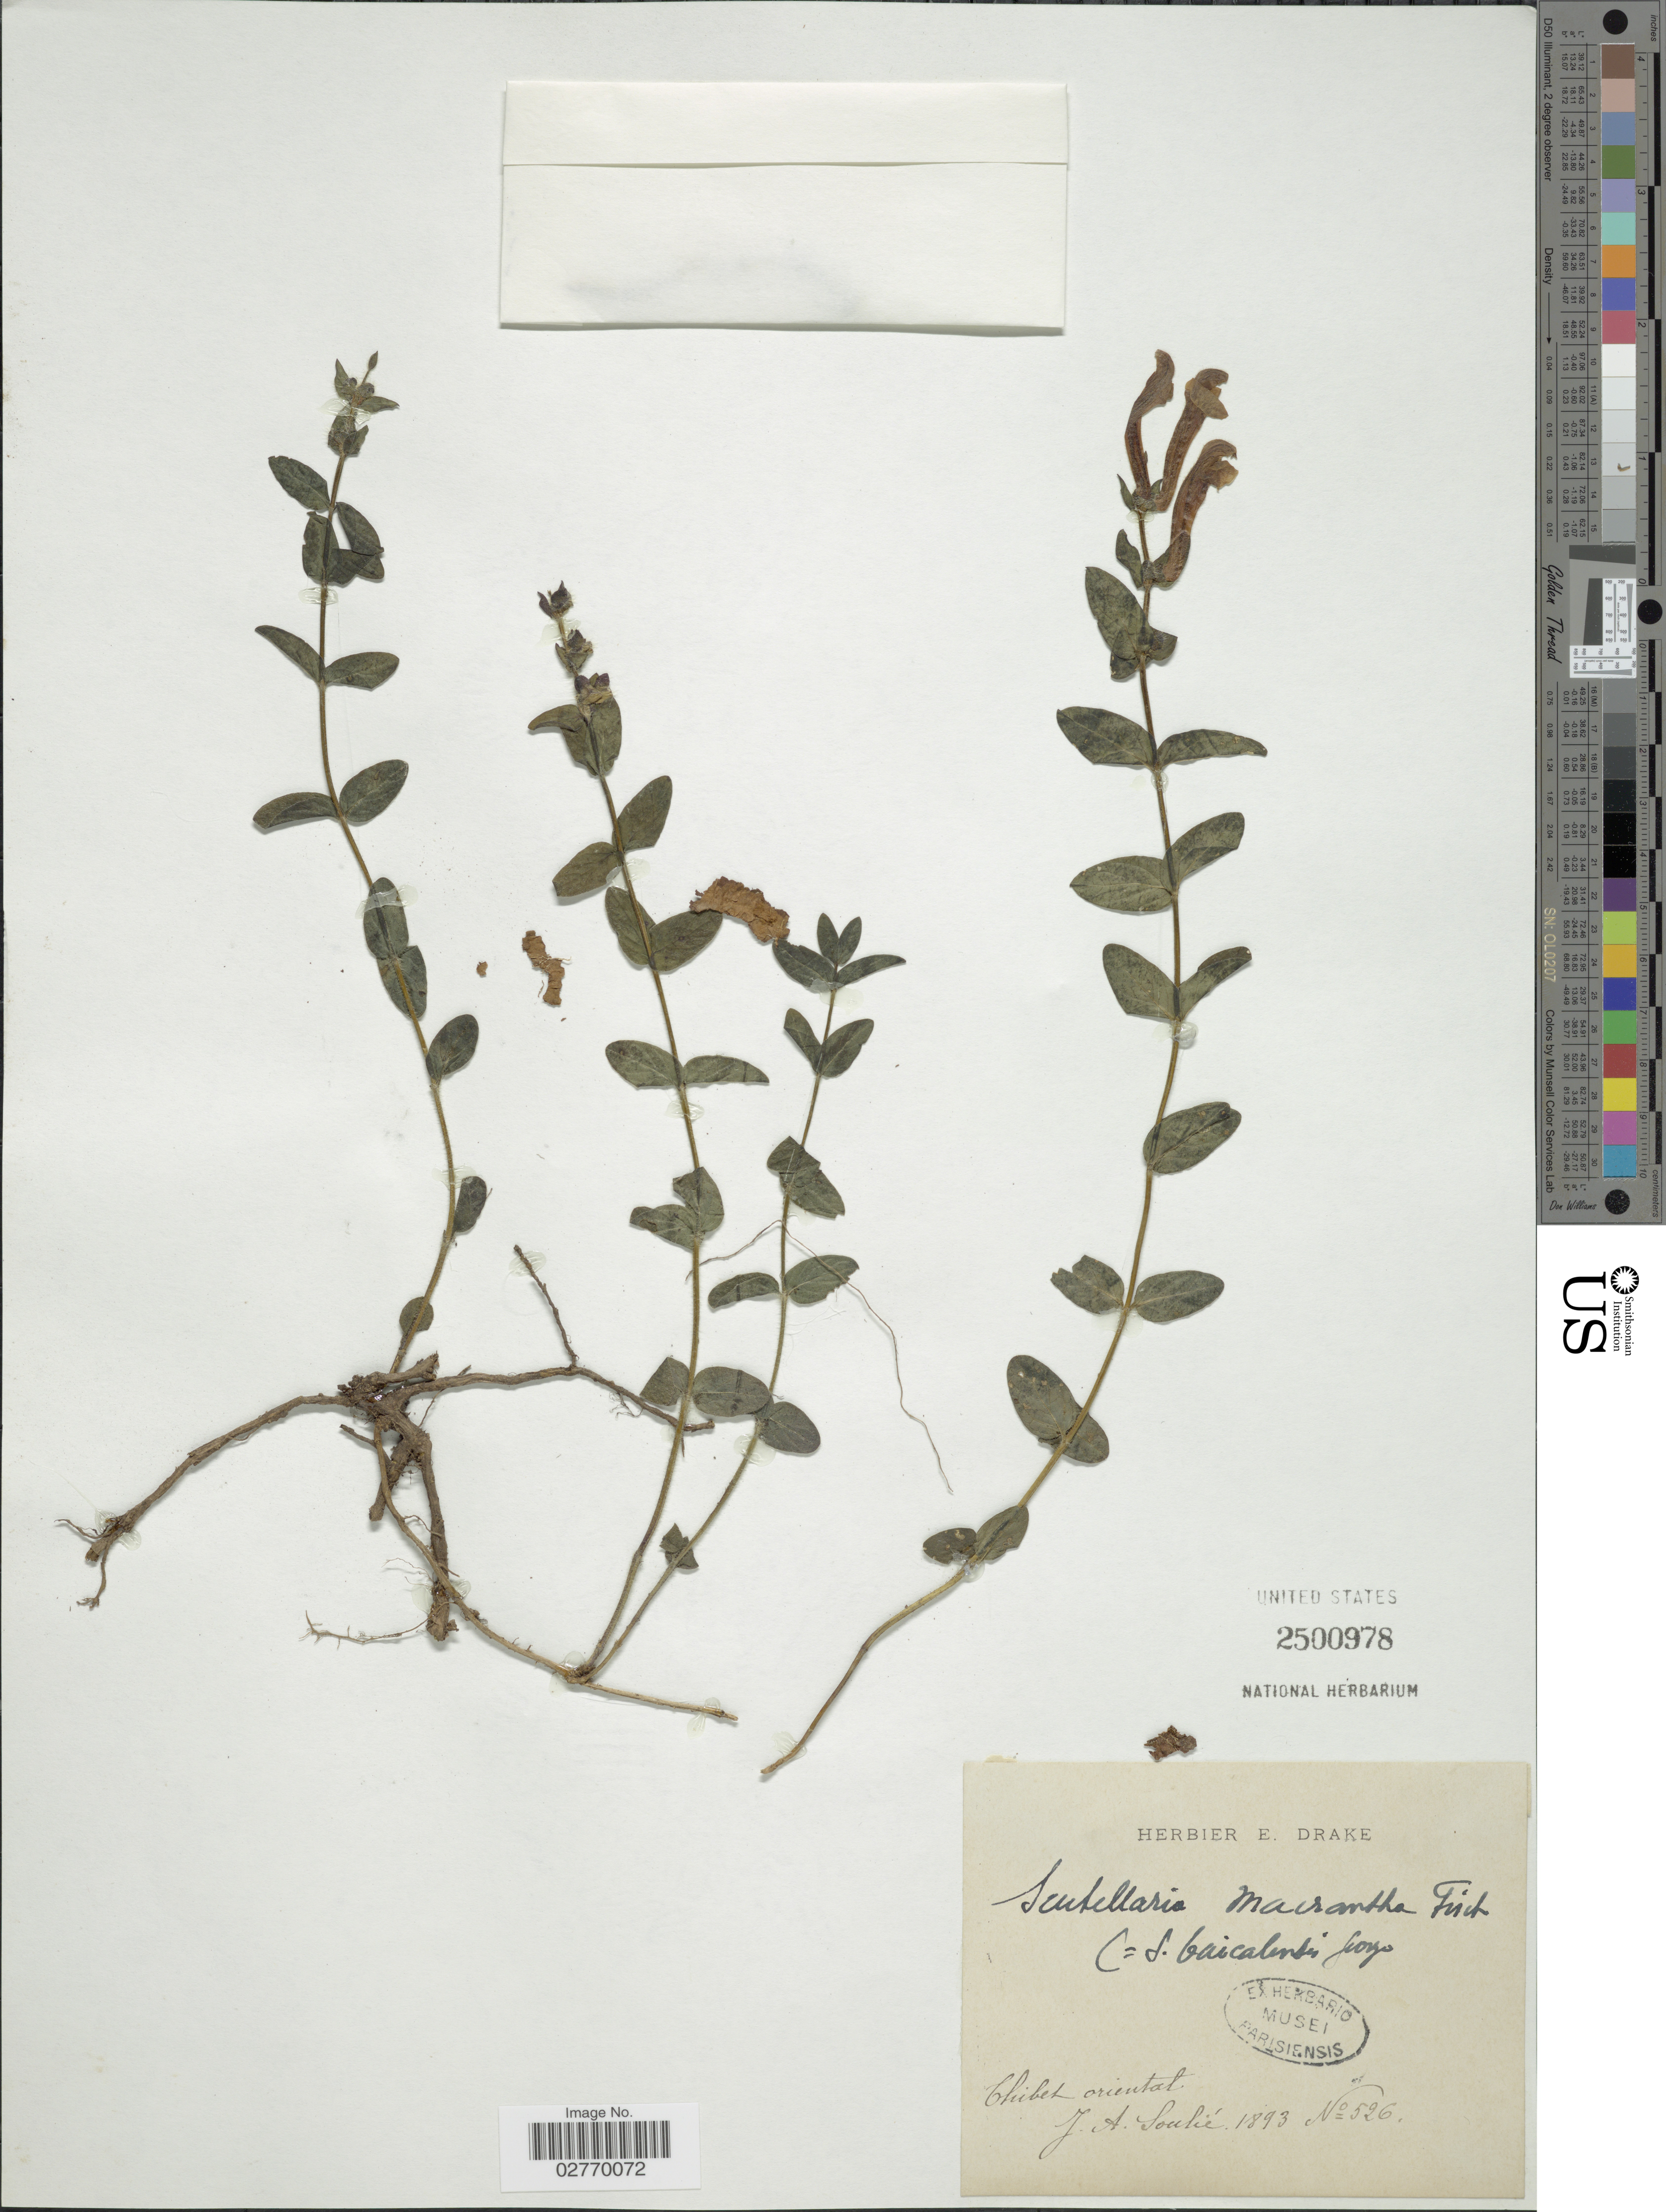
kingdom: Plantae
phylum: Tracheophyta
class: Magnoliopsida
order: Lamiales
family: Lamiaceae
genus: Scutellaria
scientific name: Scutellaria macrantha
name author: Fisch. ex Rchb.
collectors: J. Soulié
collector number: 526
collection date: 1893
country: China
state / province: Xizang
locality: Thibet oriental.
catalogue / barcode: US 2500978